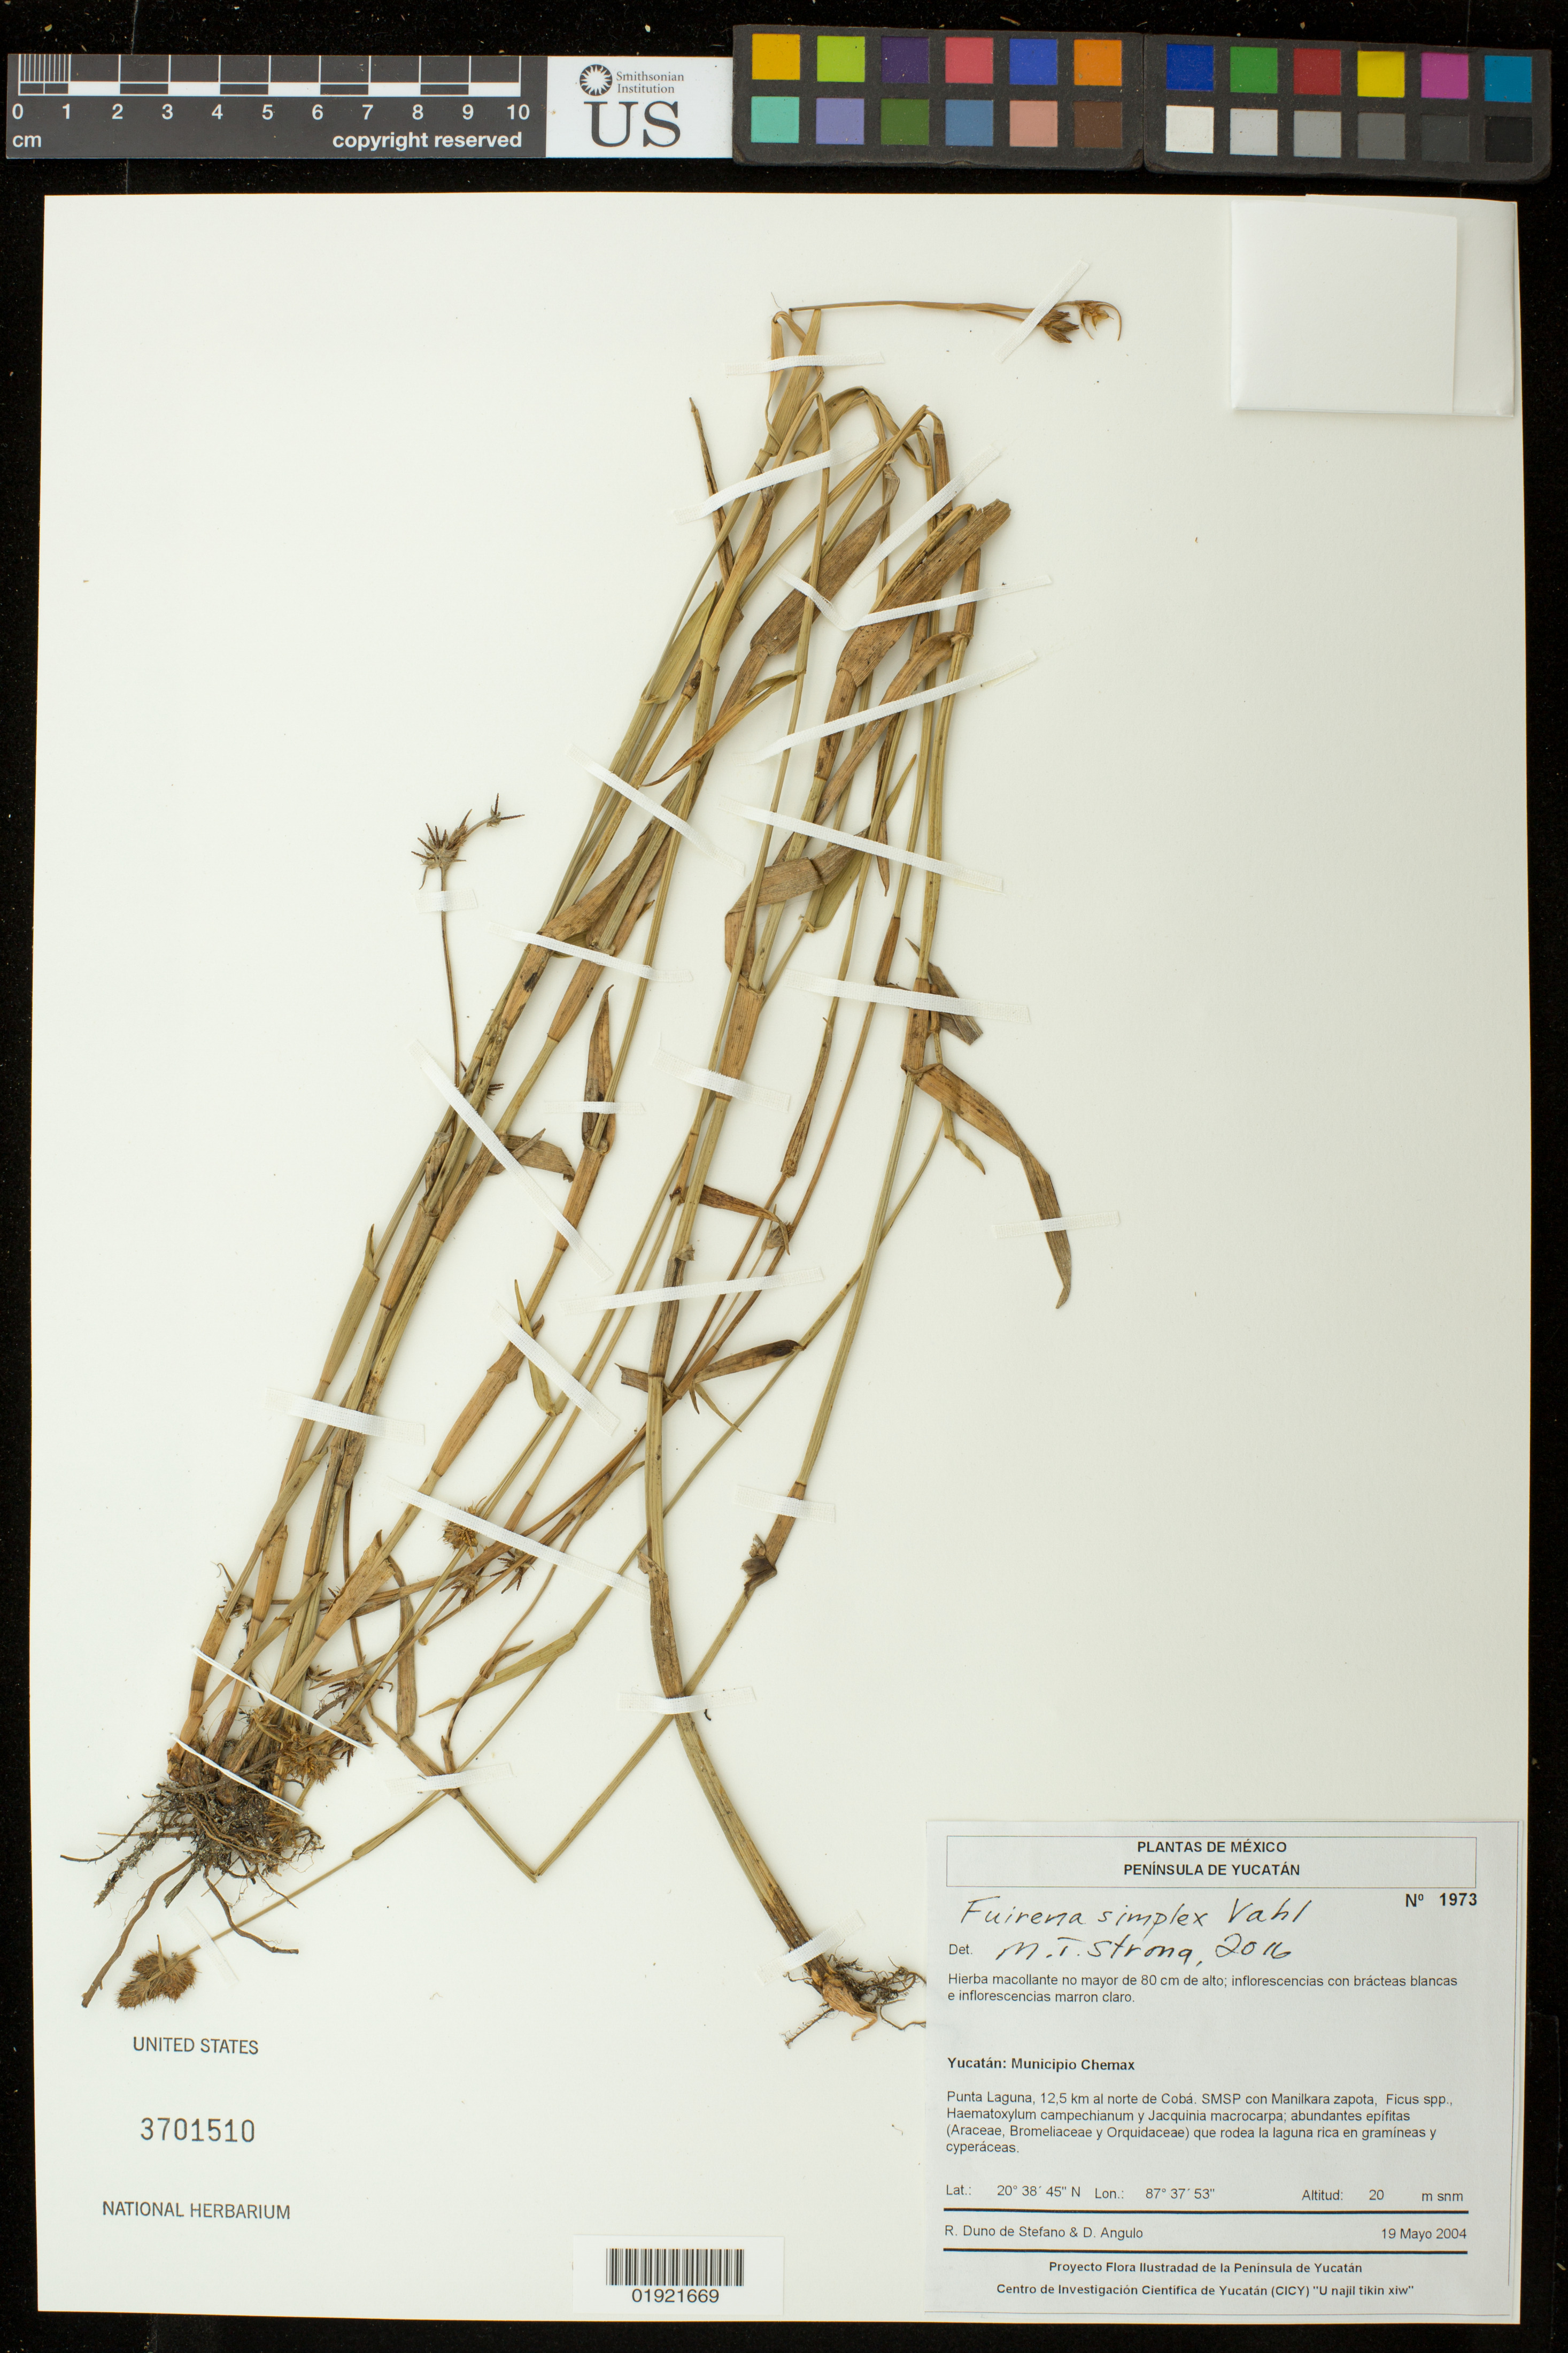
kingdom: Plantae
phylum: Tracheophyta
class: Liliopsida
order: Poales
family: Cyperaceae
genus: Fuirena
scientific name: Fuirena simplex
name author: Vahl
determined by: Strong, M. T., (US), Smithsonian Institution - National Museum of Natural History (UNITED STATES)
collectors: R. Duno de Stefano & D. Angulo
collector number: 1973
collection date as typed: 19 Mayo 2004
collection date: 2004-05-19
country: Mexico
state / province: Yucatán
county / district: Chemax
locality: Punta Laguna, 12,5 km al norte de Coba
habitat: SMSP con Manilkara zapota, Ficus spp., Haematoxylum campechianum y Jacquinia macrocarpa; abundantes epifitas que rodea la laguna rica en gramineas y cyperaceas.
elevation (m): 20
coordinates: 20 38 45 N, 87 37 53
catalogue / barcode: US 3701510